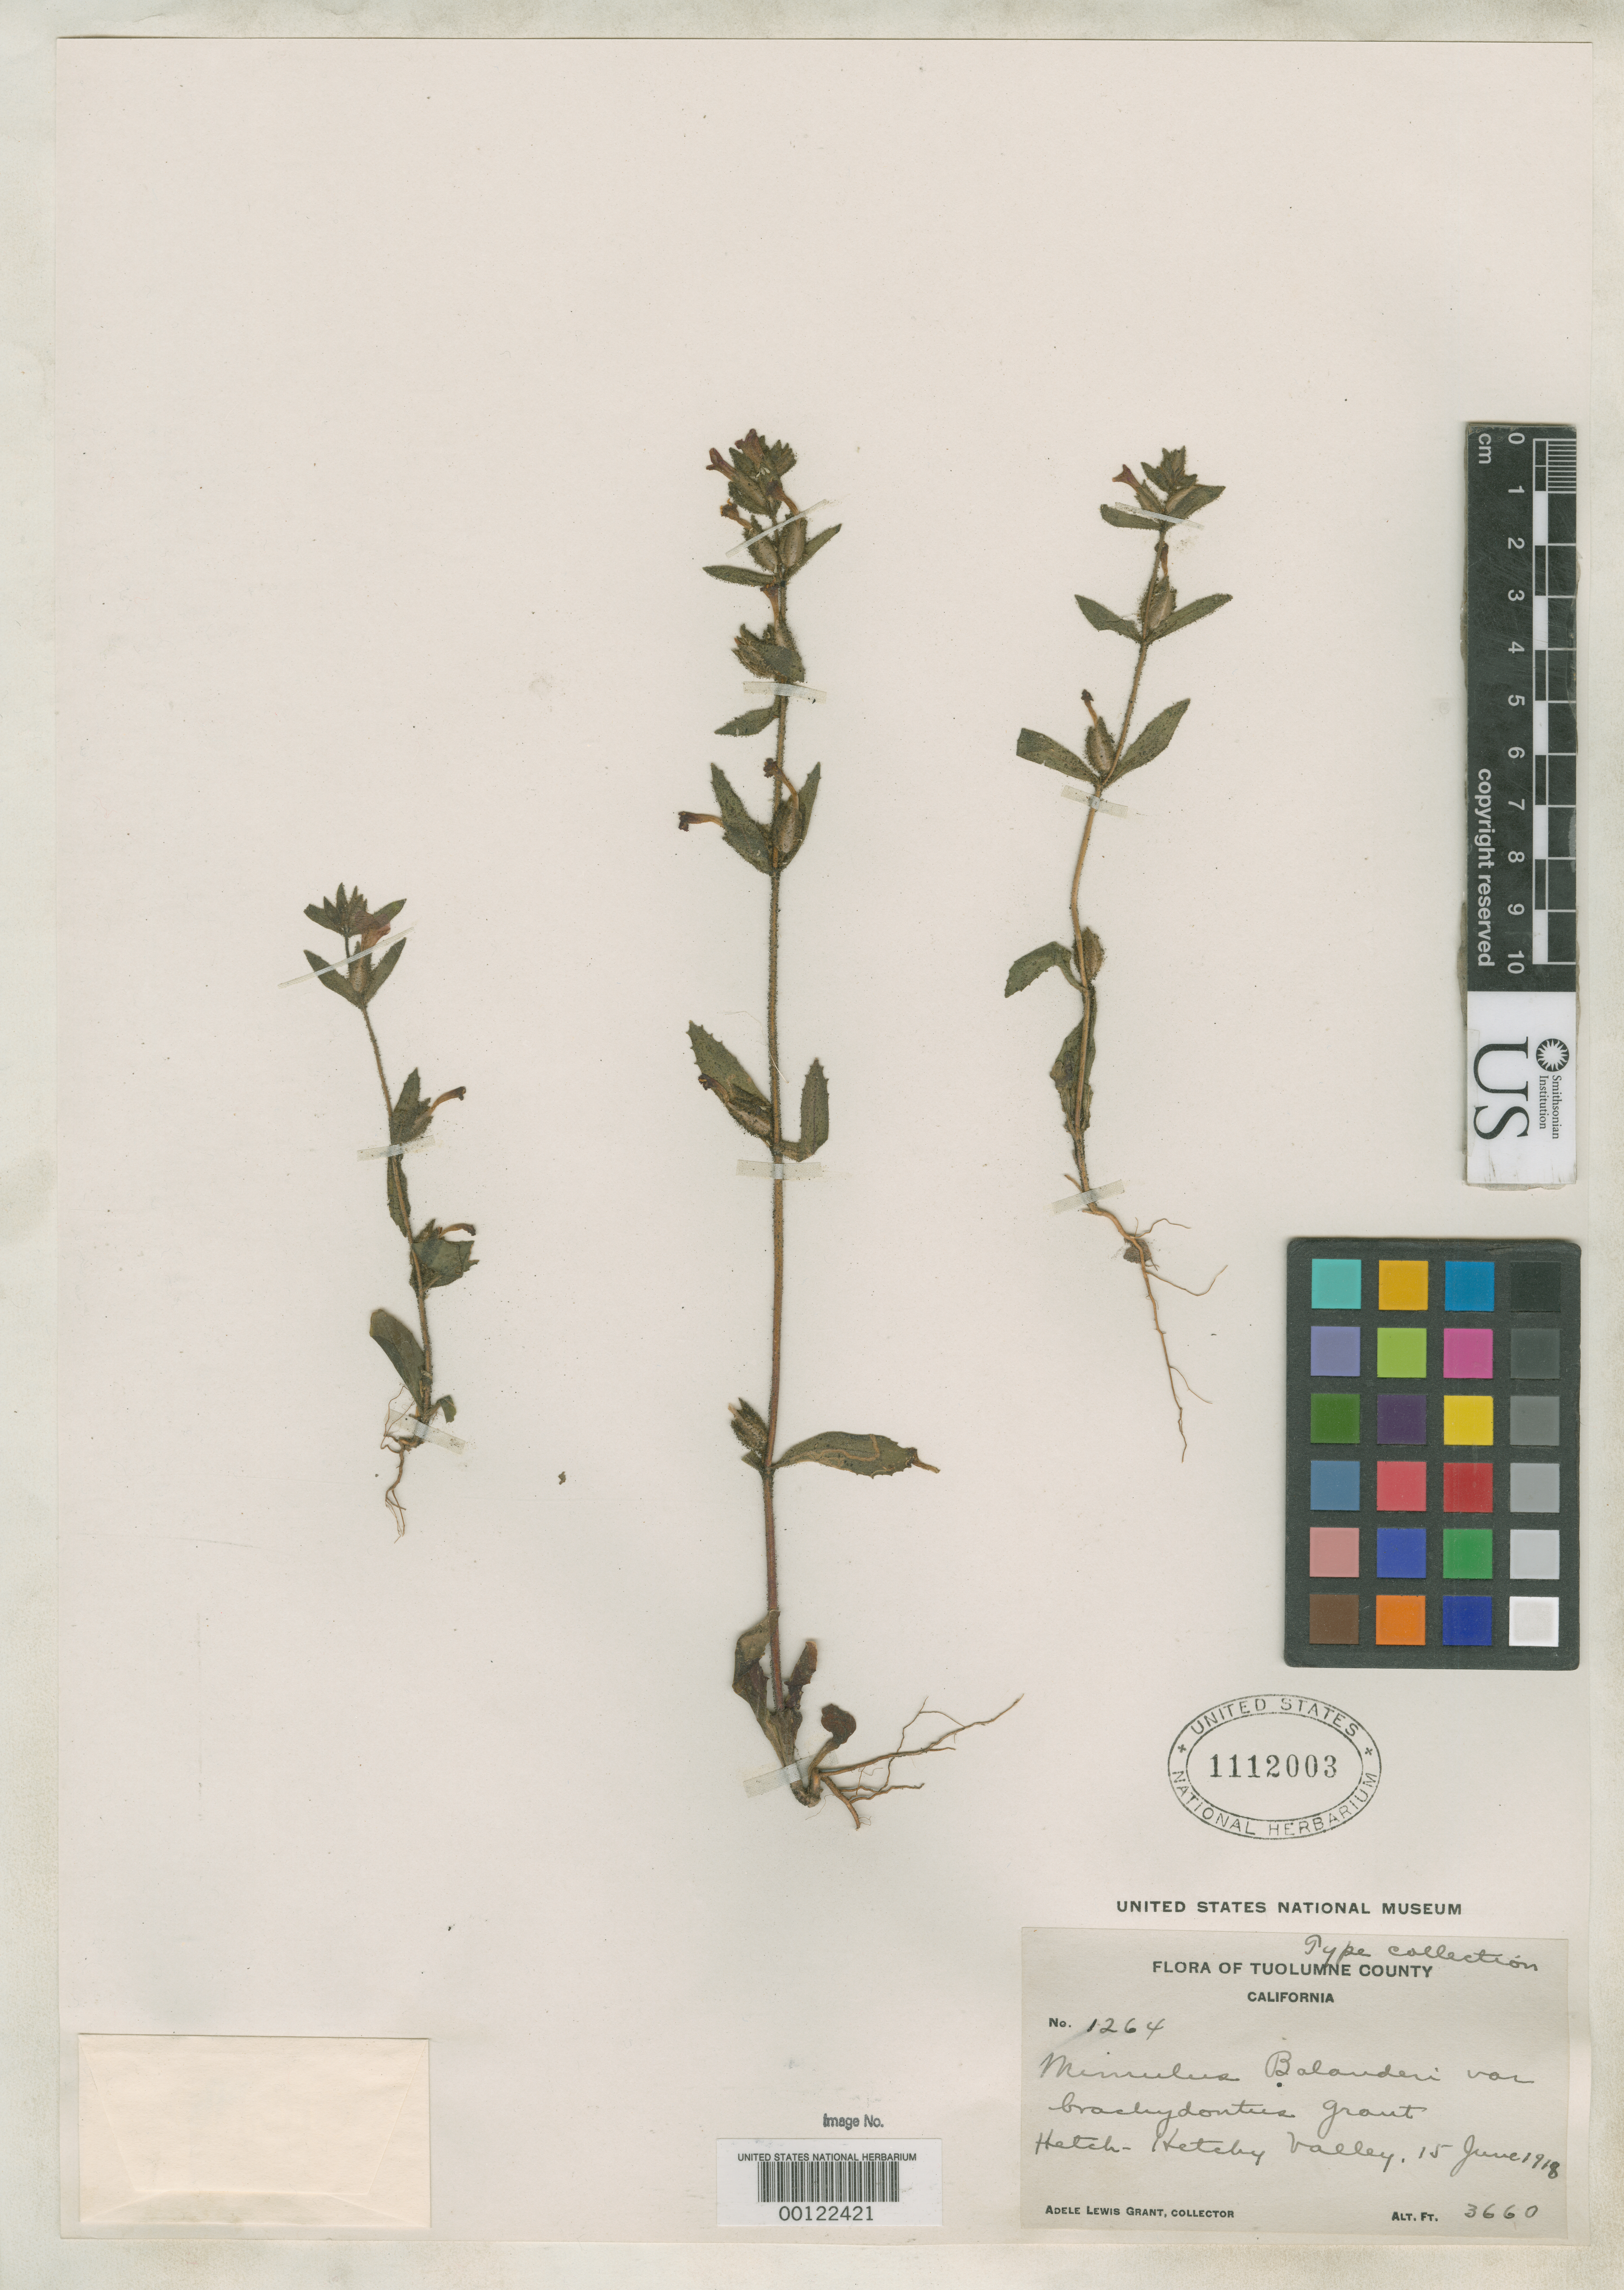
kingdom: Plantae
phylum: Tracheophyta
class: Magnoliopsida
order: Lamiales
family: Phrymaceae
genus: Mimulus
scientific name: Mimulus bolanderi var. brachydontus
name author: A.L. Grant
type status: Isotype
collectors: A. L. Grant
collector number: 1264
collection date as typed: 15 Jun 1918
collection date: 1918-06-15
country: United States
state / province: California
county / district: Tuolumne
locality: Hetch-Hetchy Valley.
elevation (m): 3660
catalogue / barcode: US 1112003